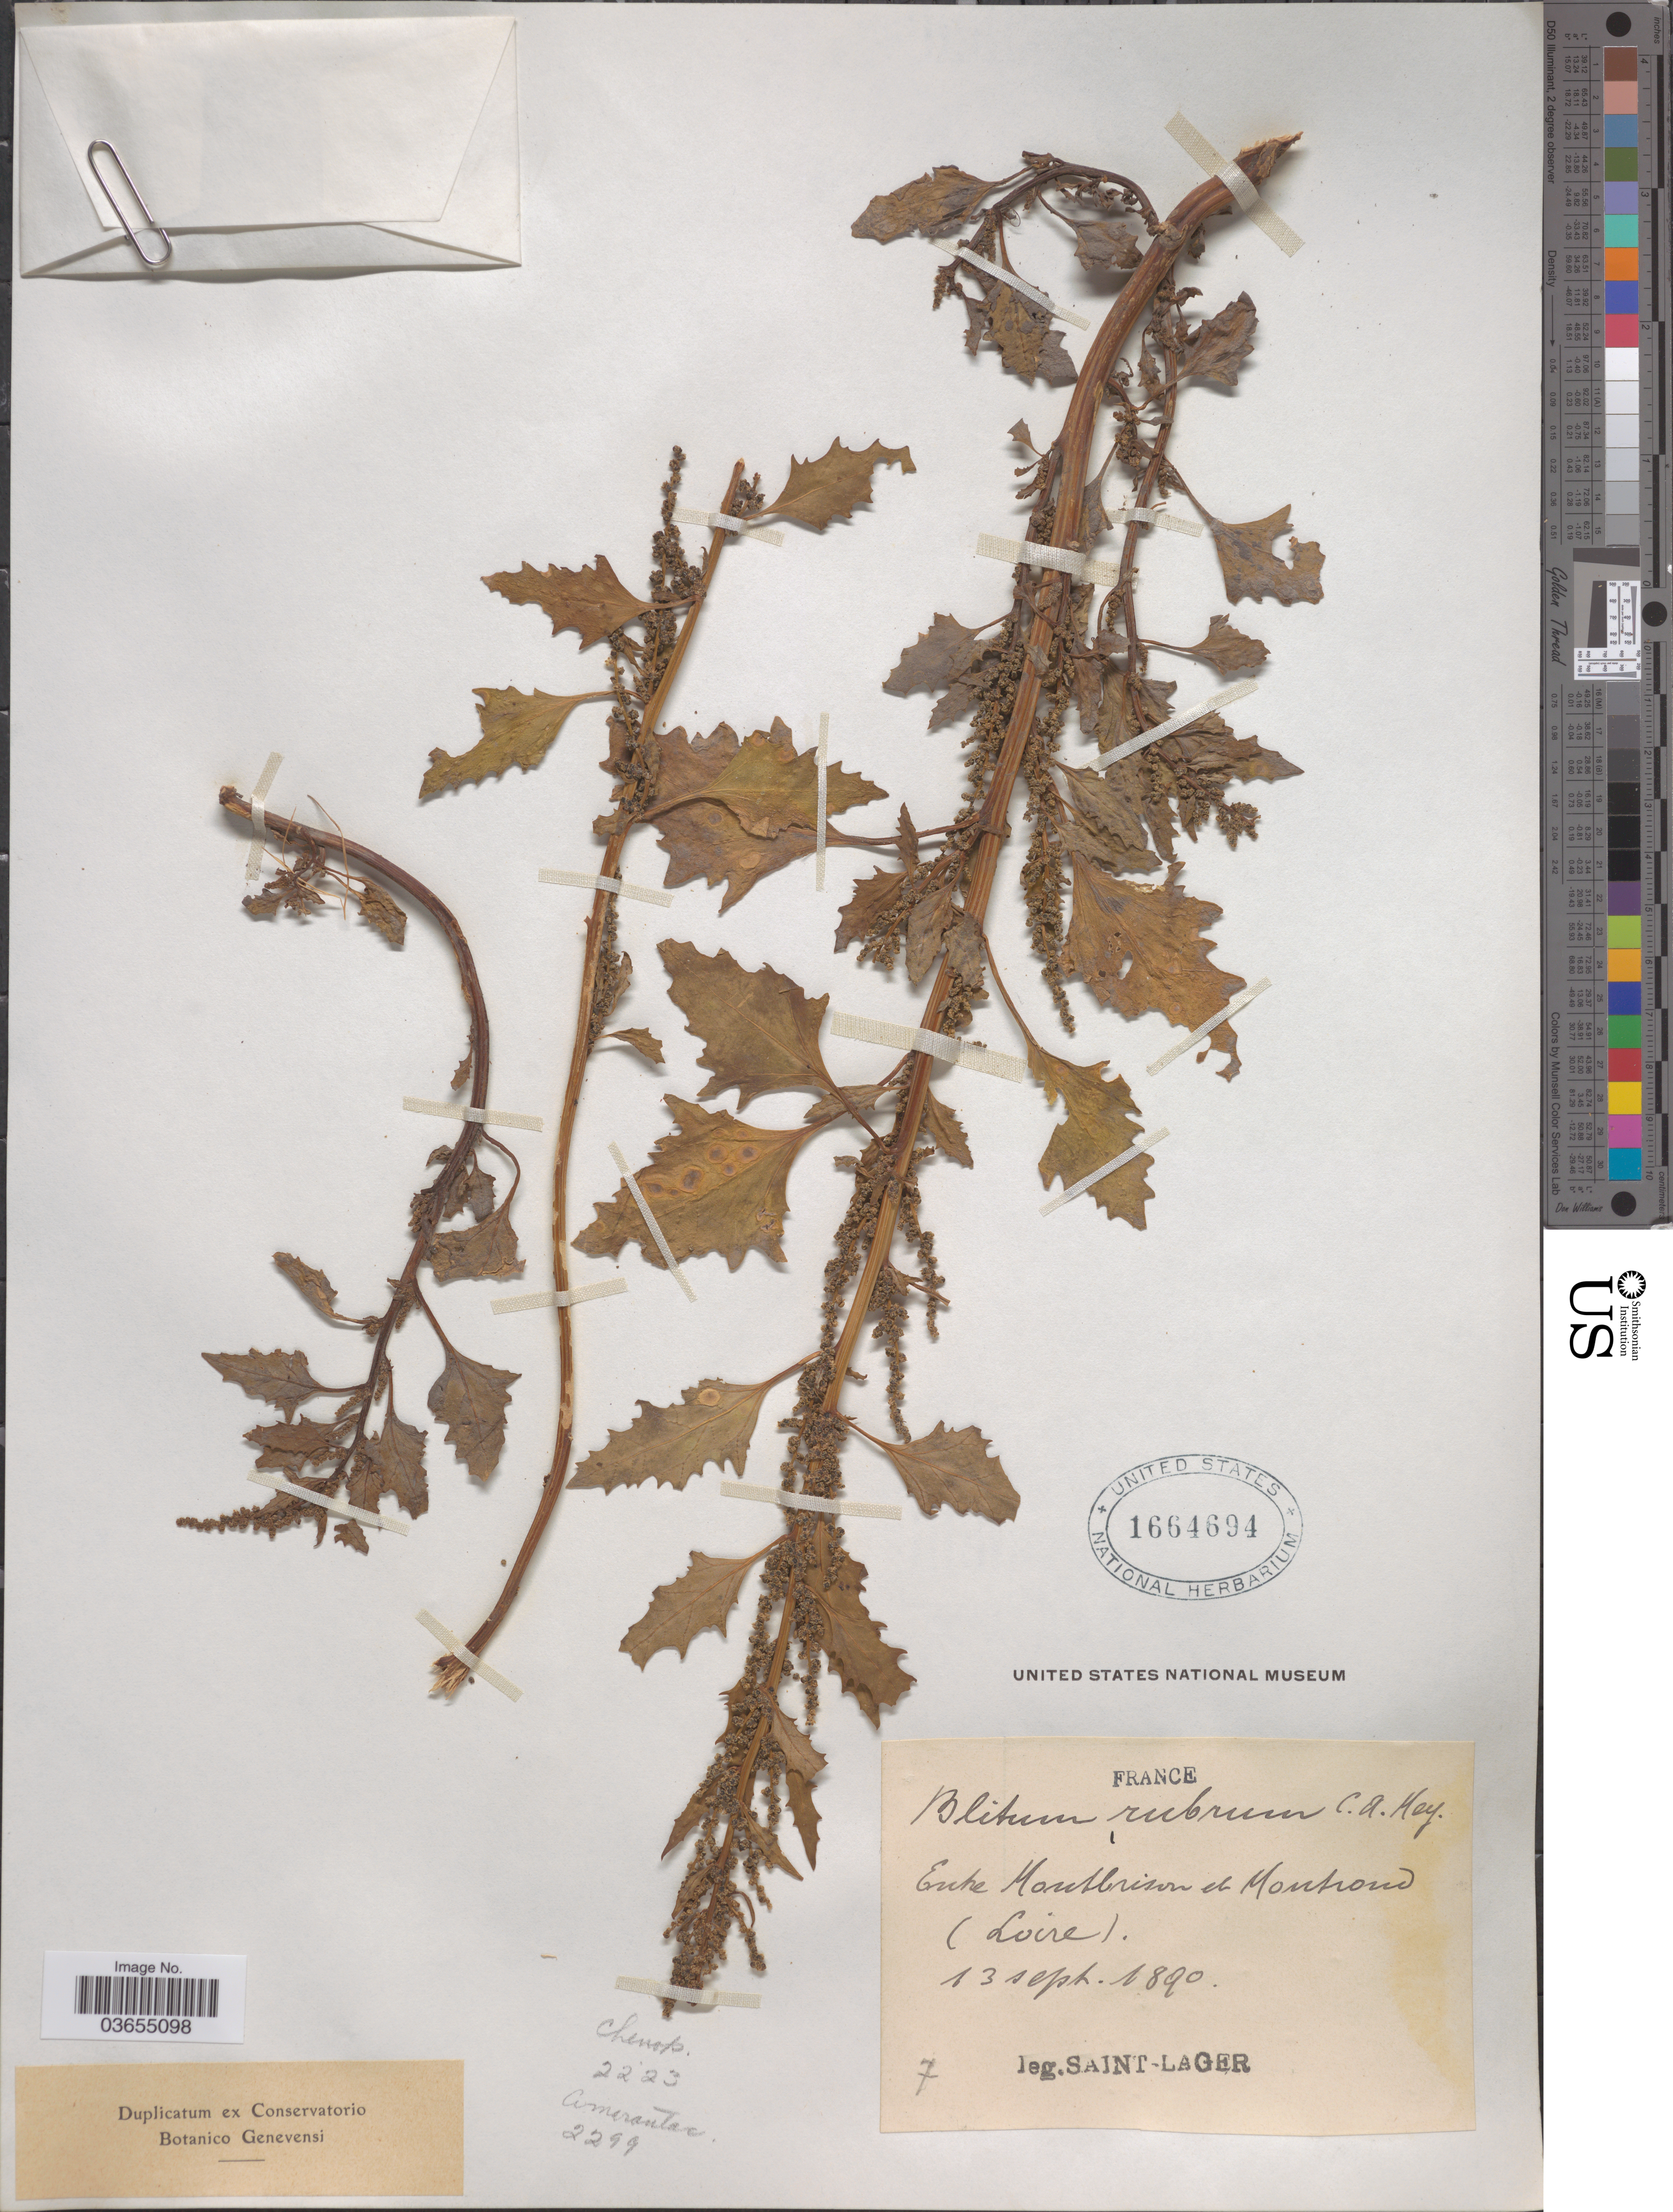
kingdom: Plantae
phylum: Tracheophyta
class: Magnoliopsida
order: Caryophyllales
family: Amaranthaceae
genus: Chenopodium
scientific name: Chenopodium rubrum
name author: L.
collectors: Saint-Lager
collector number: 7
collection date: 1890-09-13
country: France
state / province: Pays de la Loire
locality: Entre Montbrison et Montrond (Loire).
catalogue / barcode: US 1664694